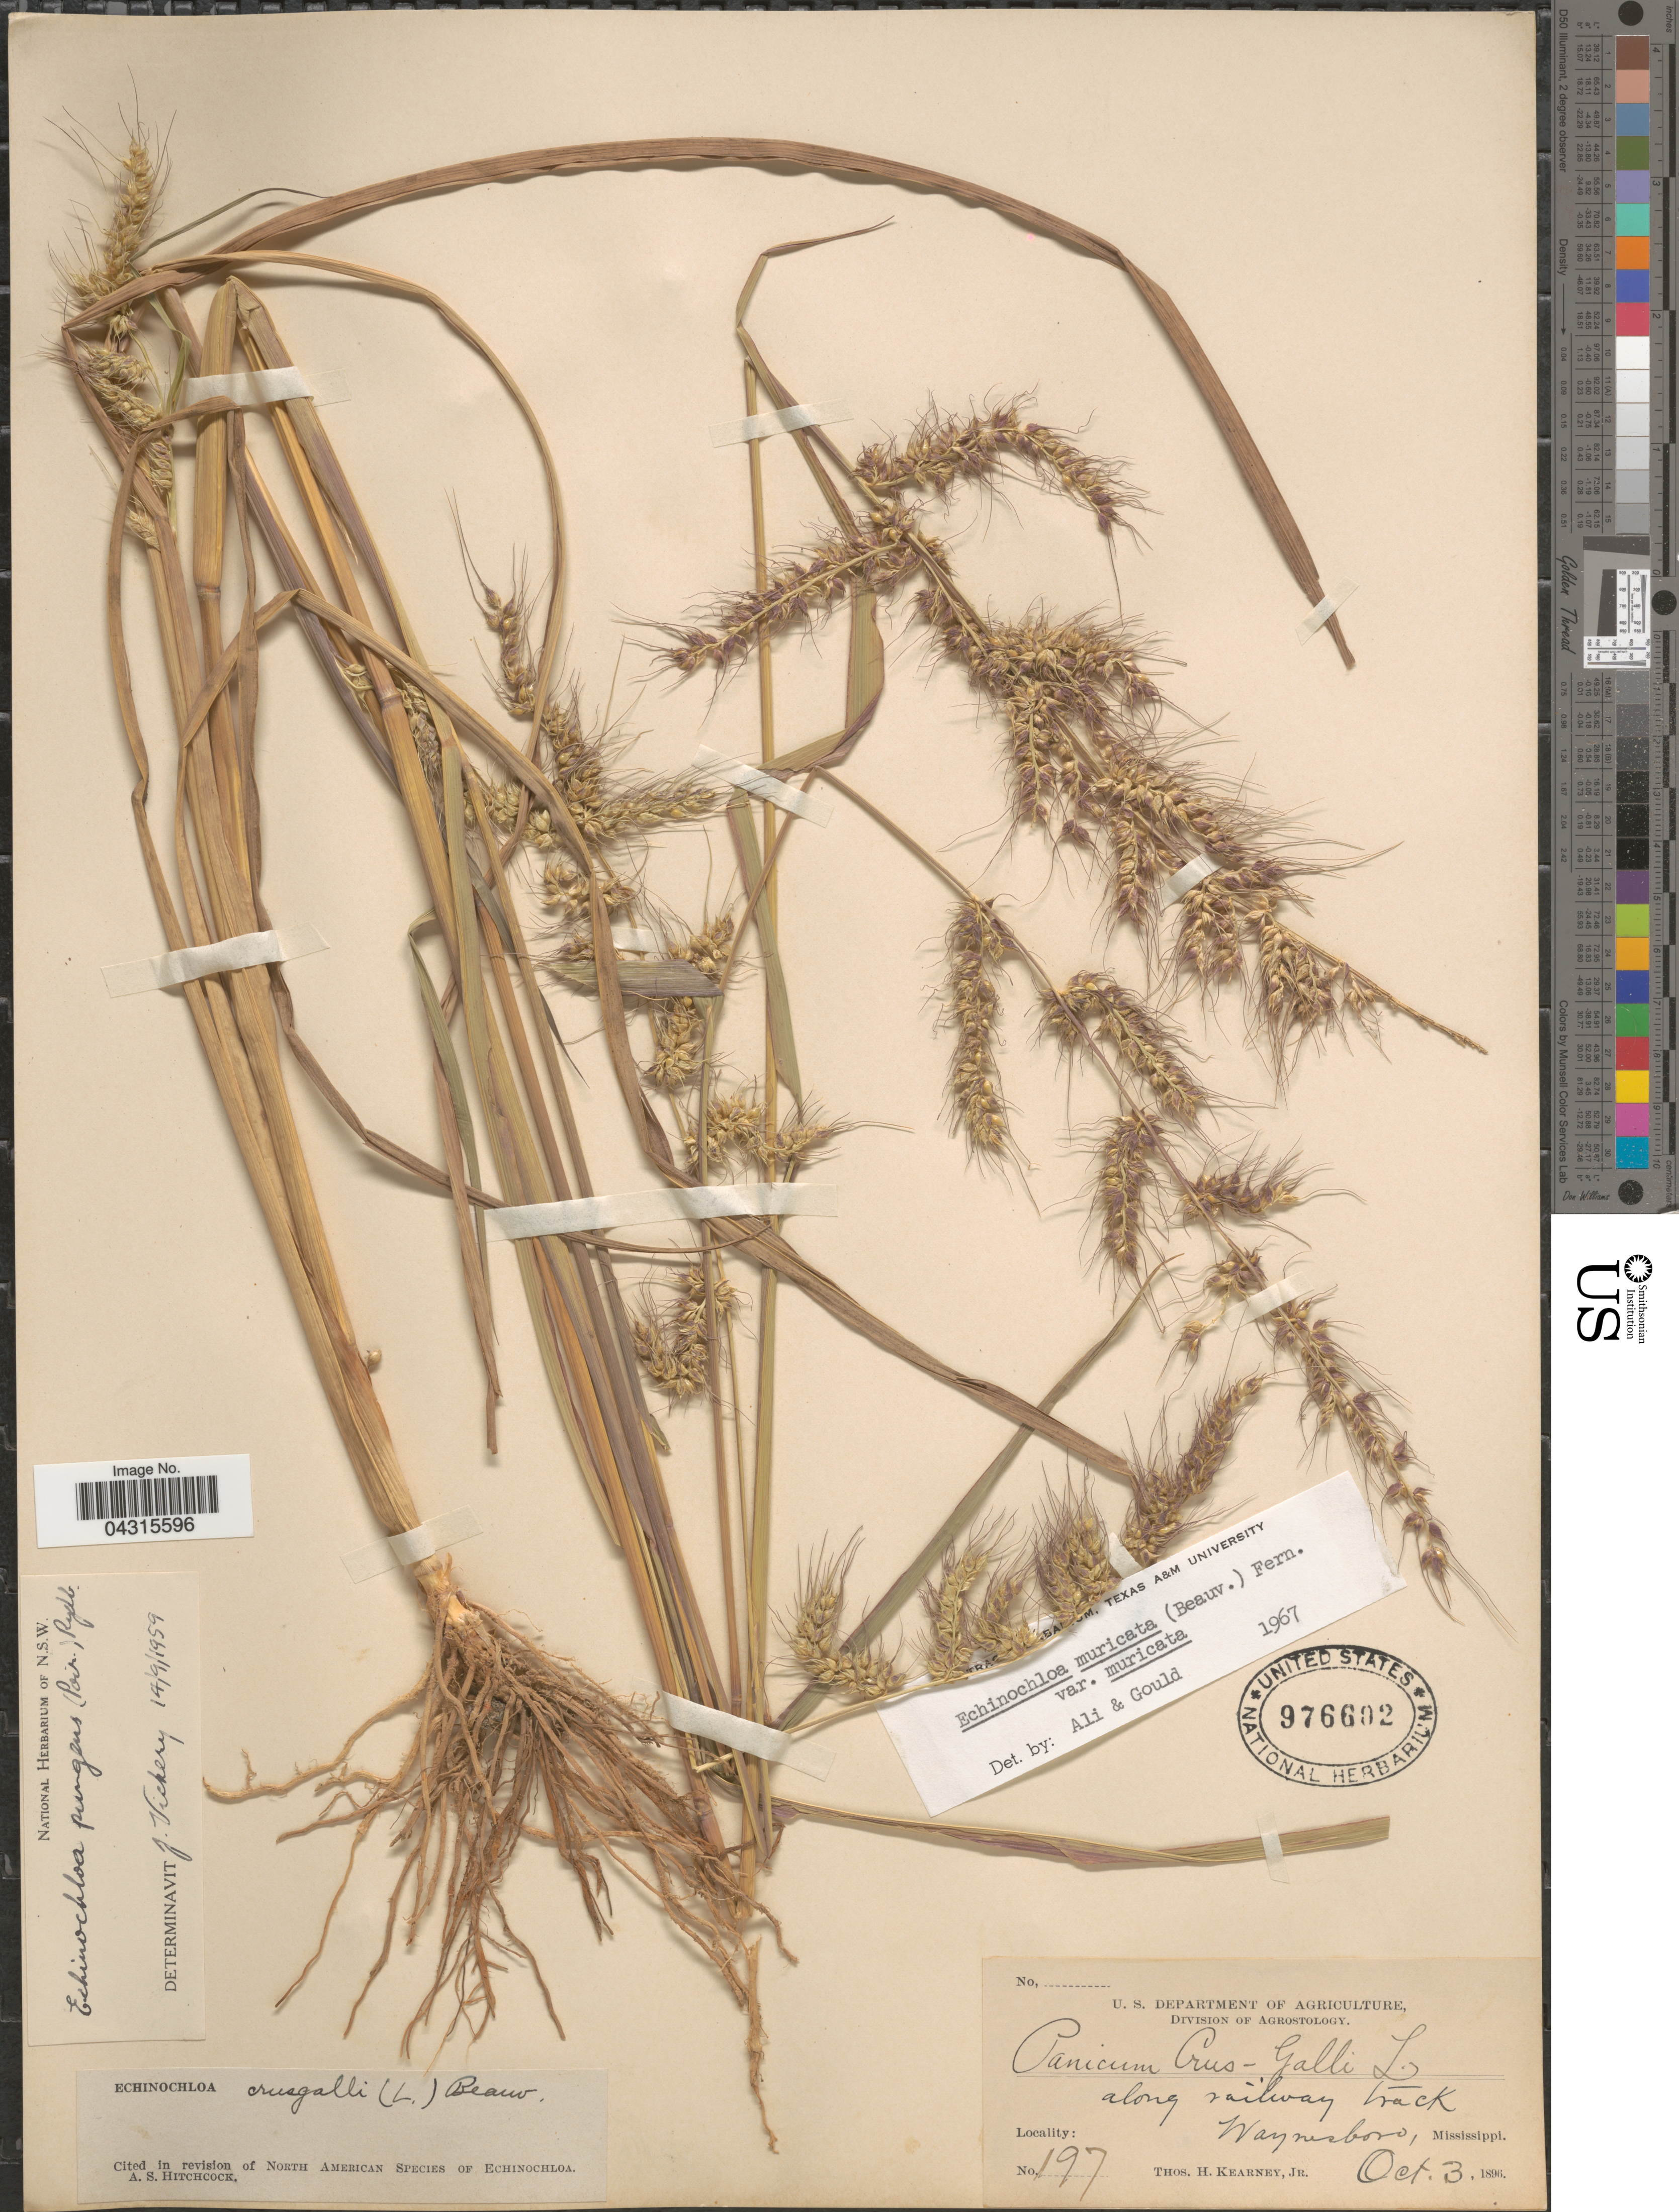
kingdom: Plantae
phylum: Tracheophyta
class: Liliopsida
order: Poales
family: Poaceae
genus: Echinochloa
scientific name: Echinochloa muricata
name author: (P. Beauv.) Fernald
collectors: T. H. Kearney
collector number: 197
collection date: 1896-10-03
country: United States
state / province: Mississippi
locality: Along railway track. Waynesboro.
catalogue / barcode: US 976602